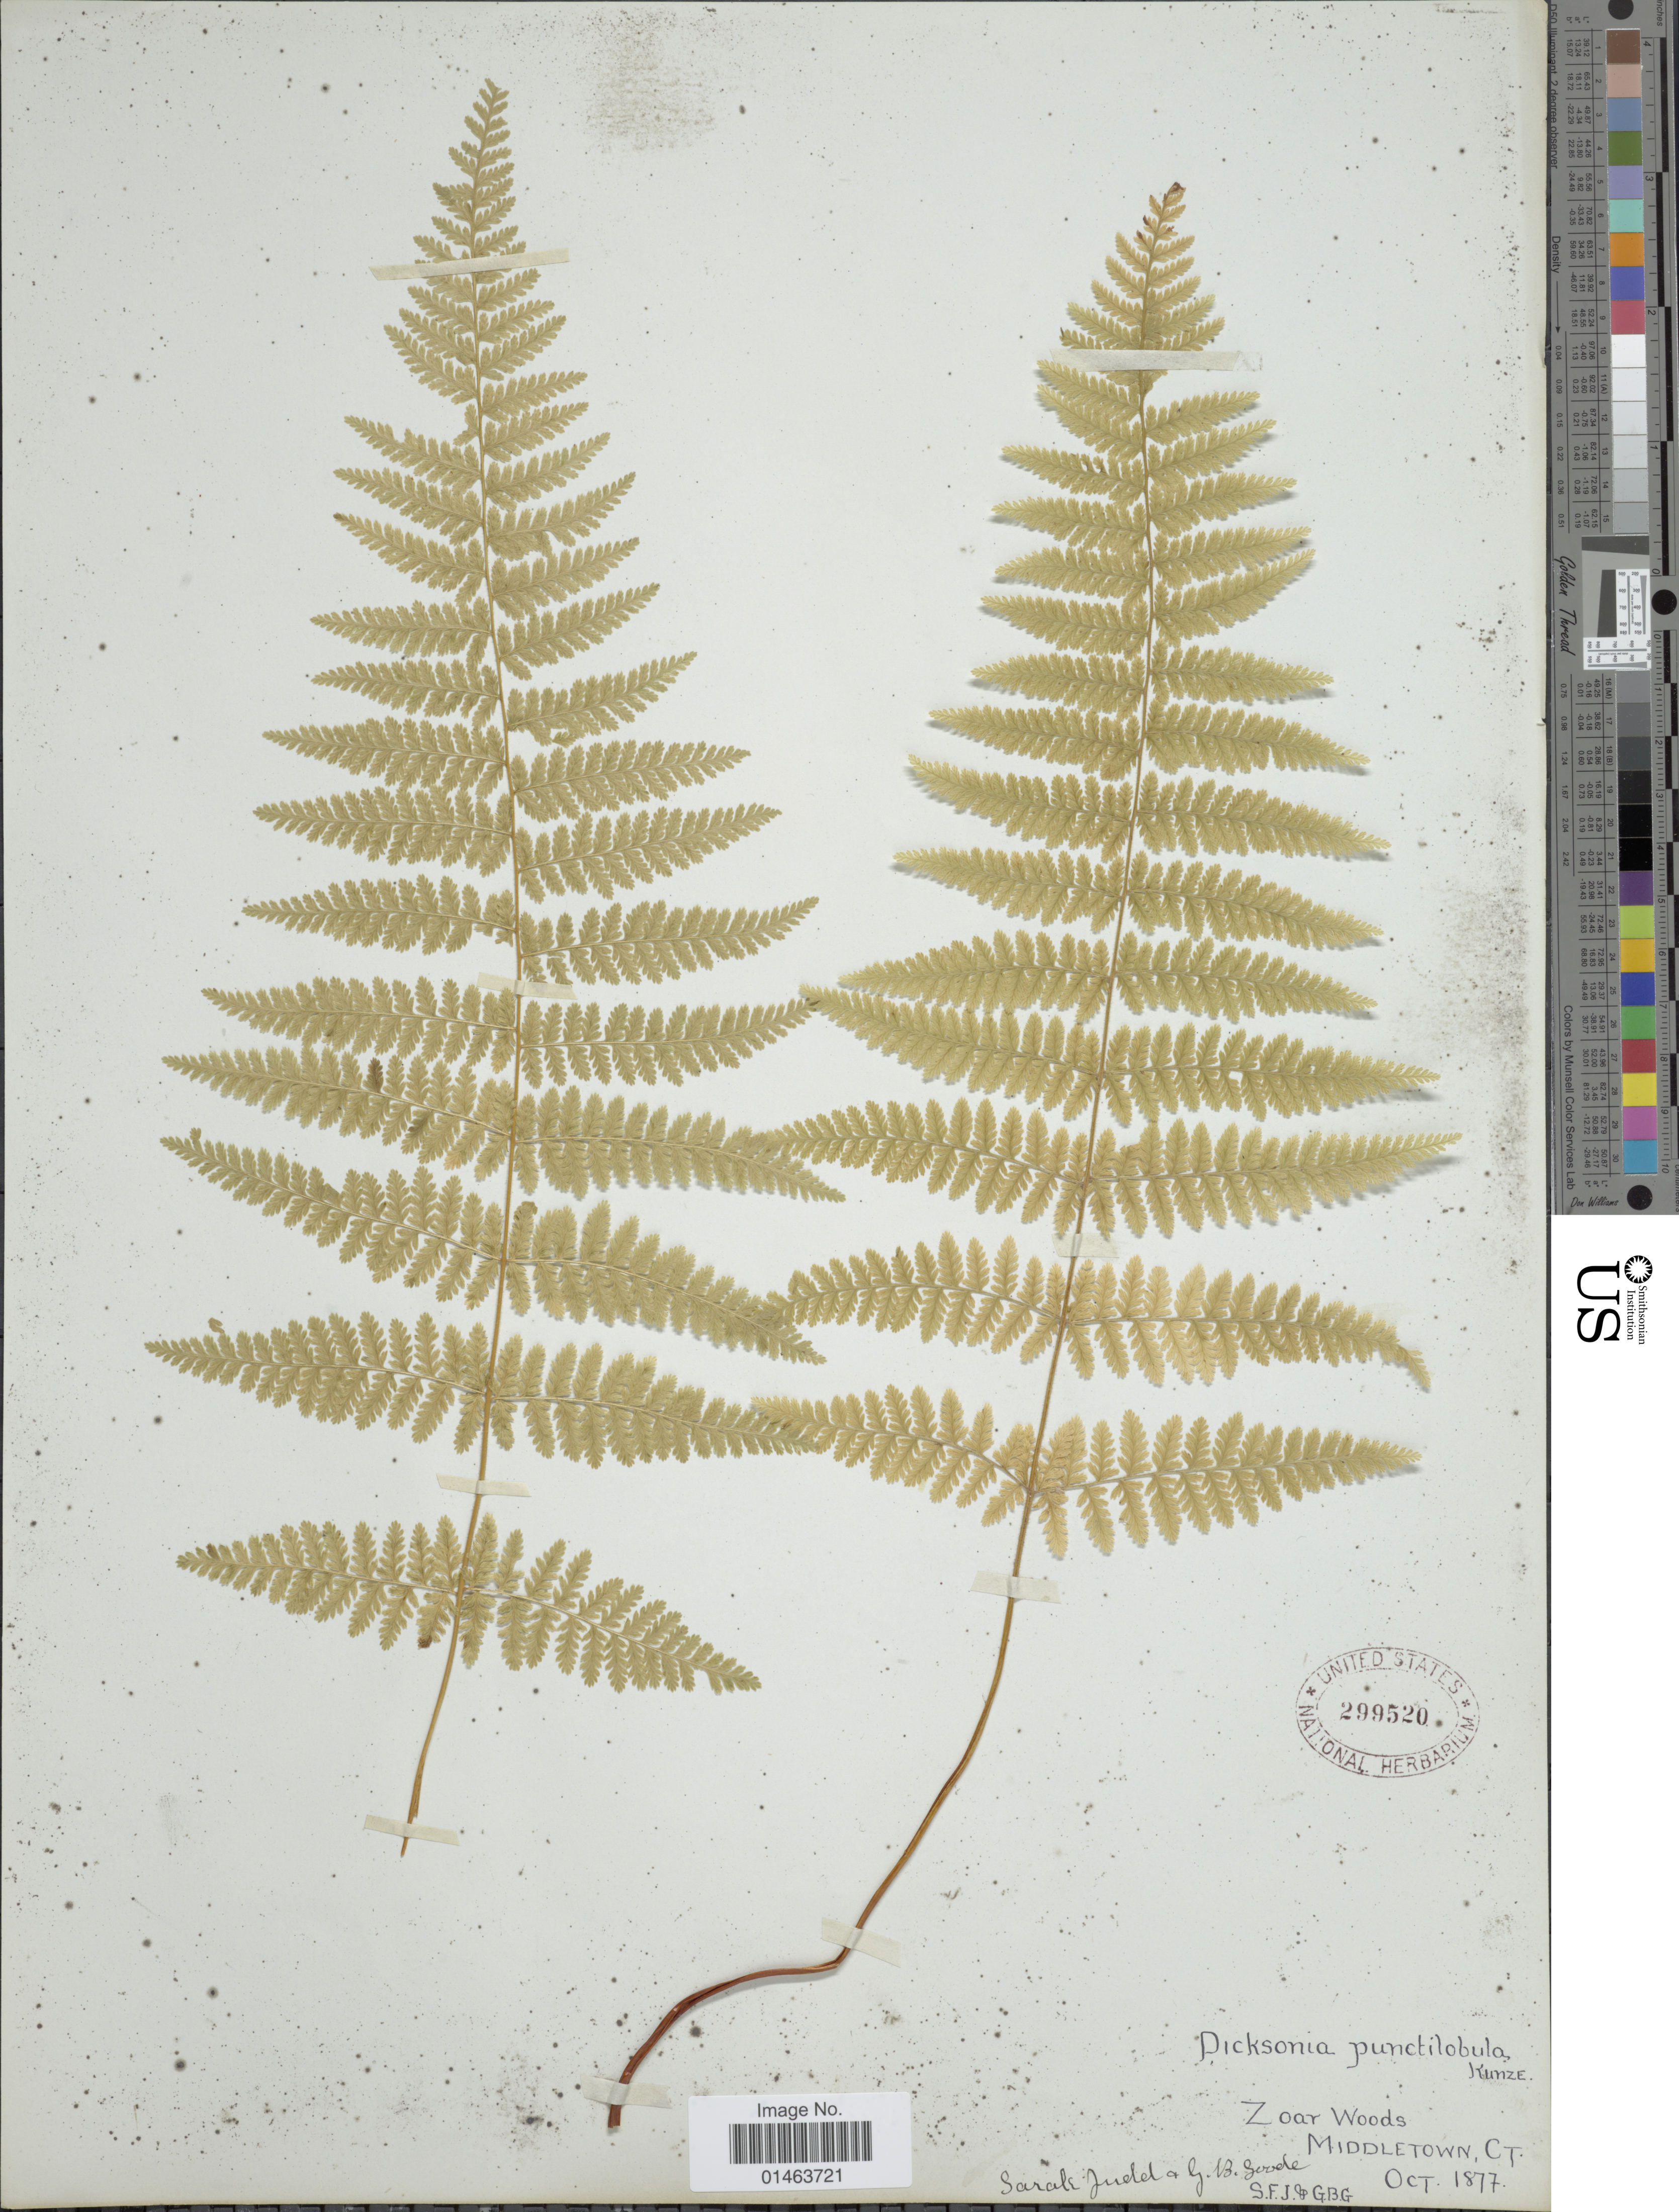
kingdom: Plantae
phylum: Tracheophyta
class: Polypodiopsida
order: Polypodiales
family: Dennstaedtiaceae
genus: Dennstaedtia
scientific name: Dennstaedtia punctilobula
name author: (Michx.) T. Moore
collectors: S. Judd & G. Goode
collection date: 1887-10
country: United States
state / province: Connecticut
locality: Zoar Woods, Middletown.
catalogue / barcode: US 299520